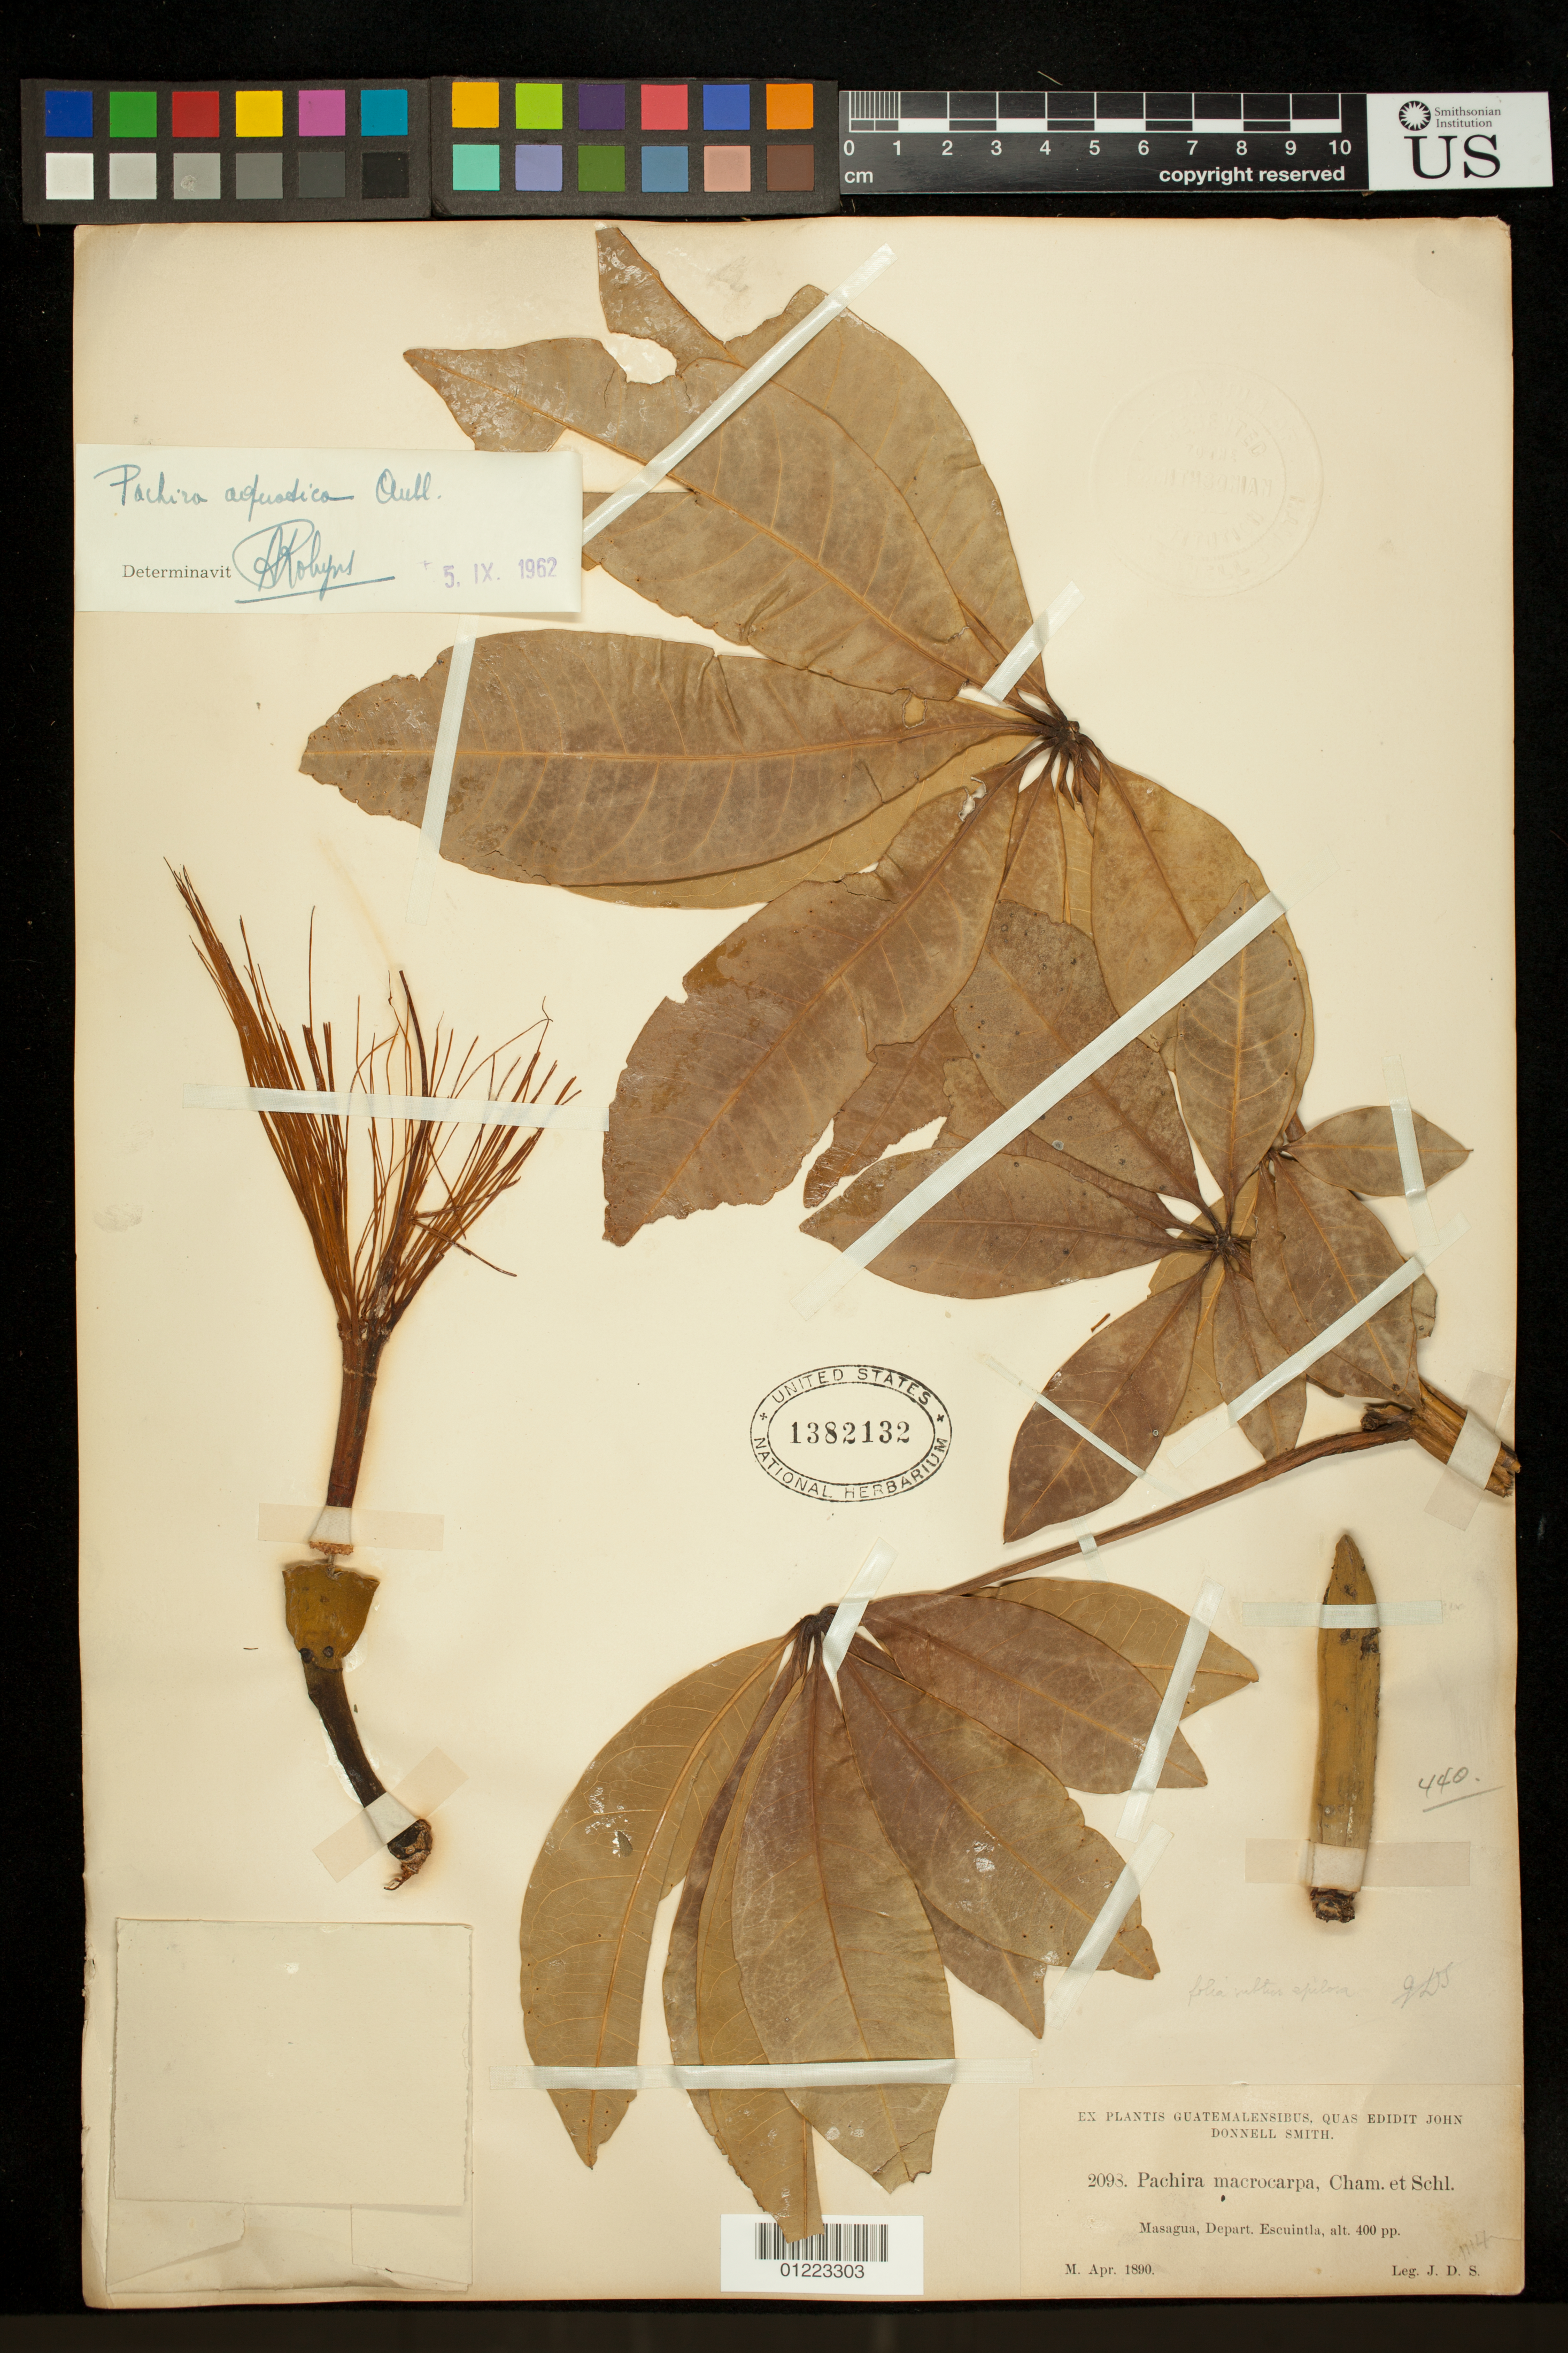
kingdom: Plantae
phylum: Tracheophyta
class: Magnoliopsida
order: Malvales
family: Malvaceae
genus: Pachira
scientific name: Pachira aquatica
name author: Aubl.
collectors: J. Donnell Smith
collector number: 2098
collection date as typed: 1890-04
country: Guatemala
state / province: Escuintla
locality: Masagua, Depart. Escuintla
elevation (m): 122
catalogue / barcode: US 1382132